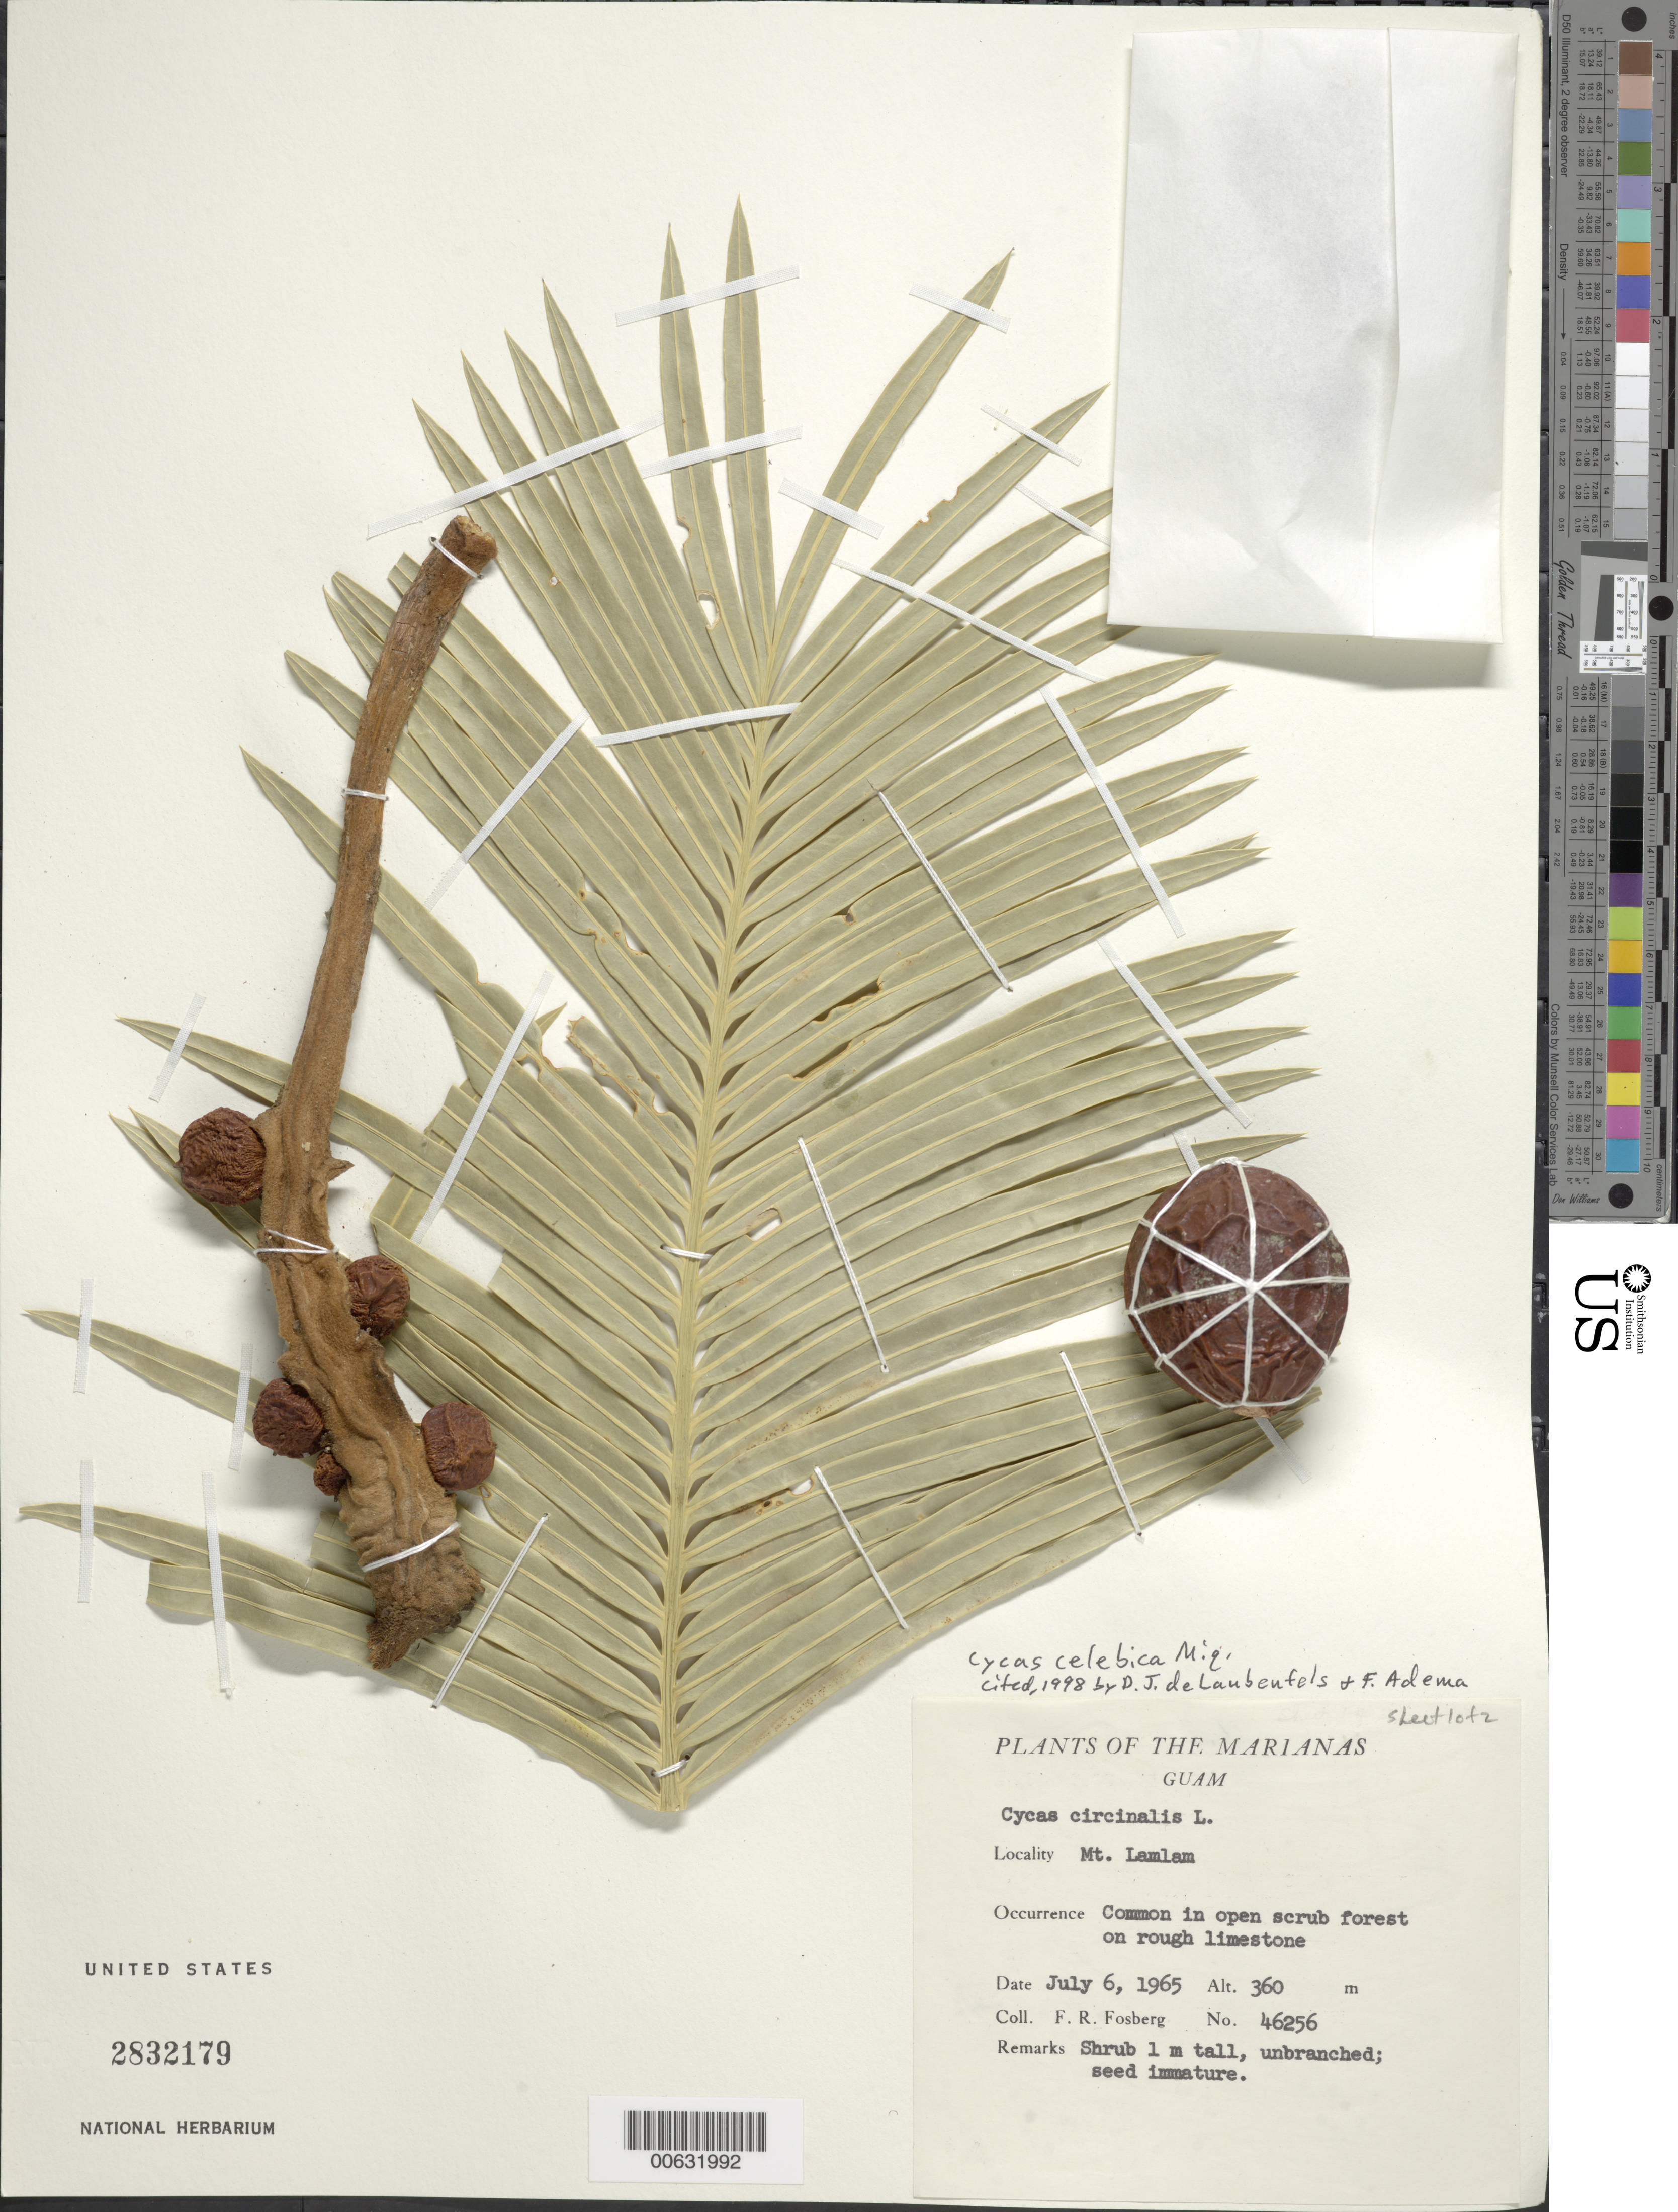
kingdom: Plantae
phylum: Tracheophyta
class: Cycadopsida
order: Cycadales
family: Cycadaceae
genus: Cycas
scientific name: Cycas celebica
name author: Miq.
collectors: F. R. Fosberg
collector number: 46256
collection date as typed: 06 Jul 1965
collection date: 1965-07-06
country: Guam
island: Guam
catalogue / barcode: US 2832179